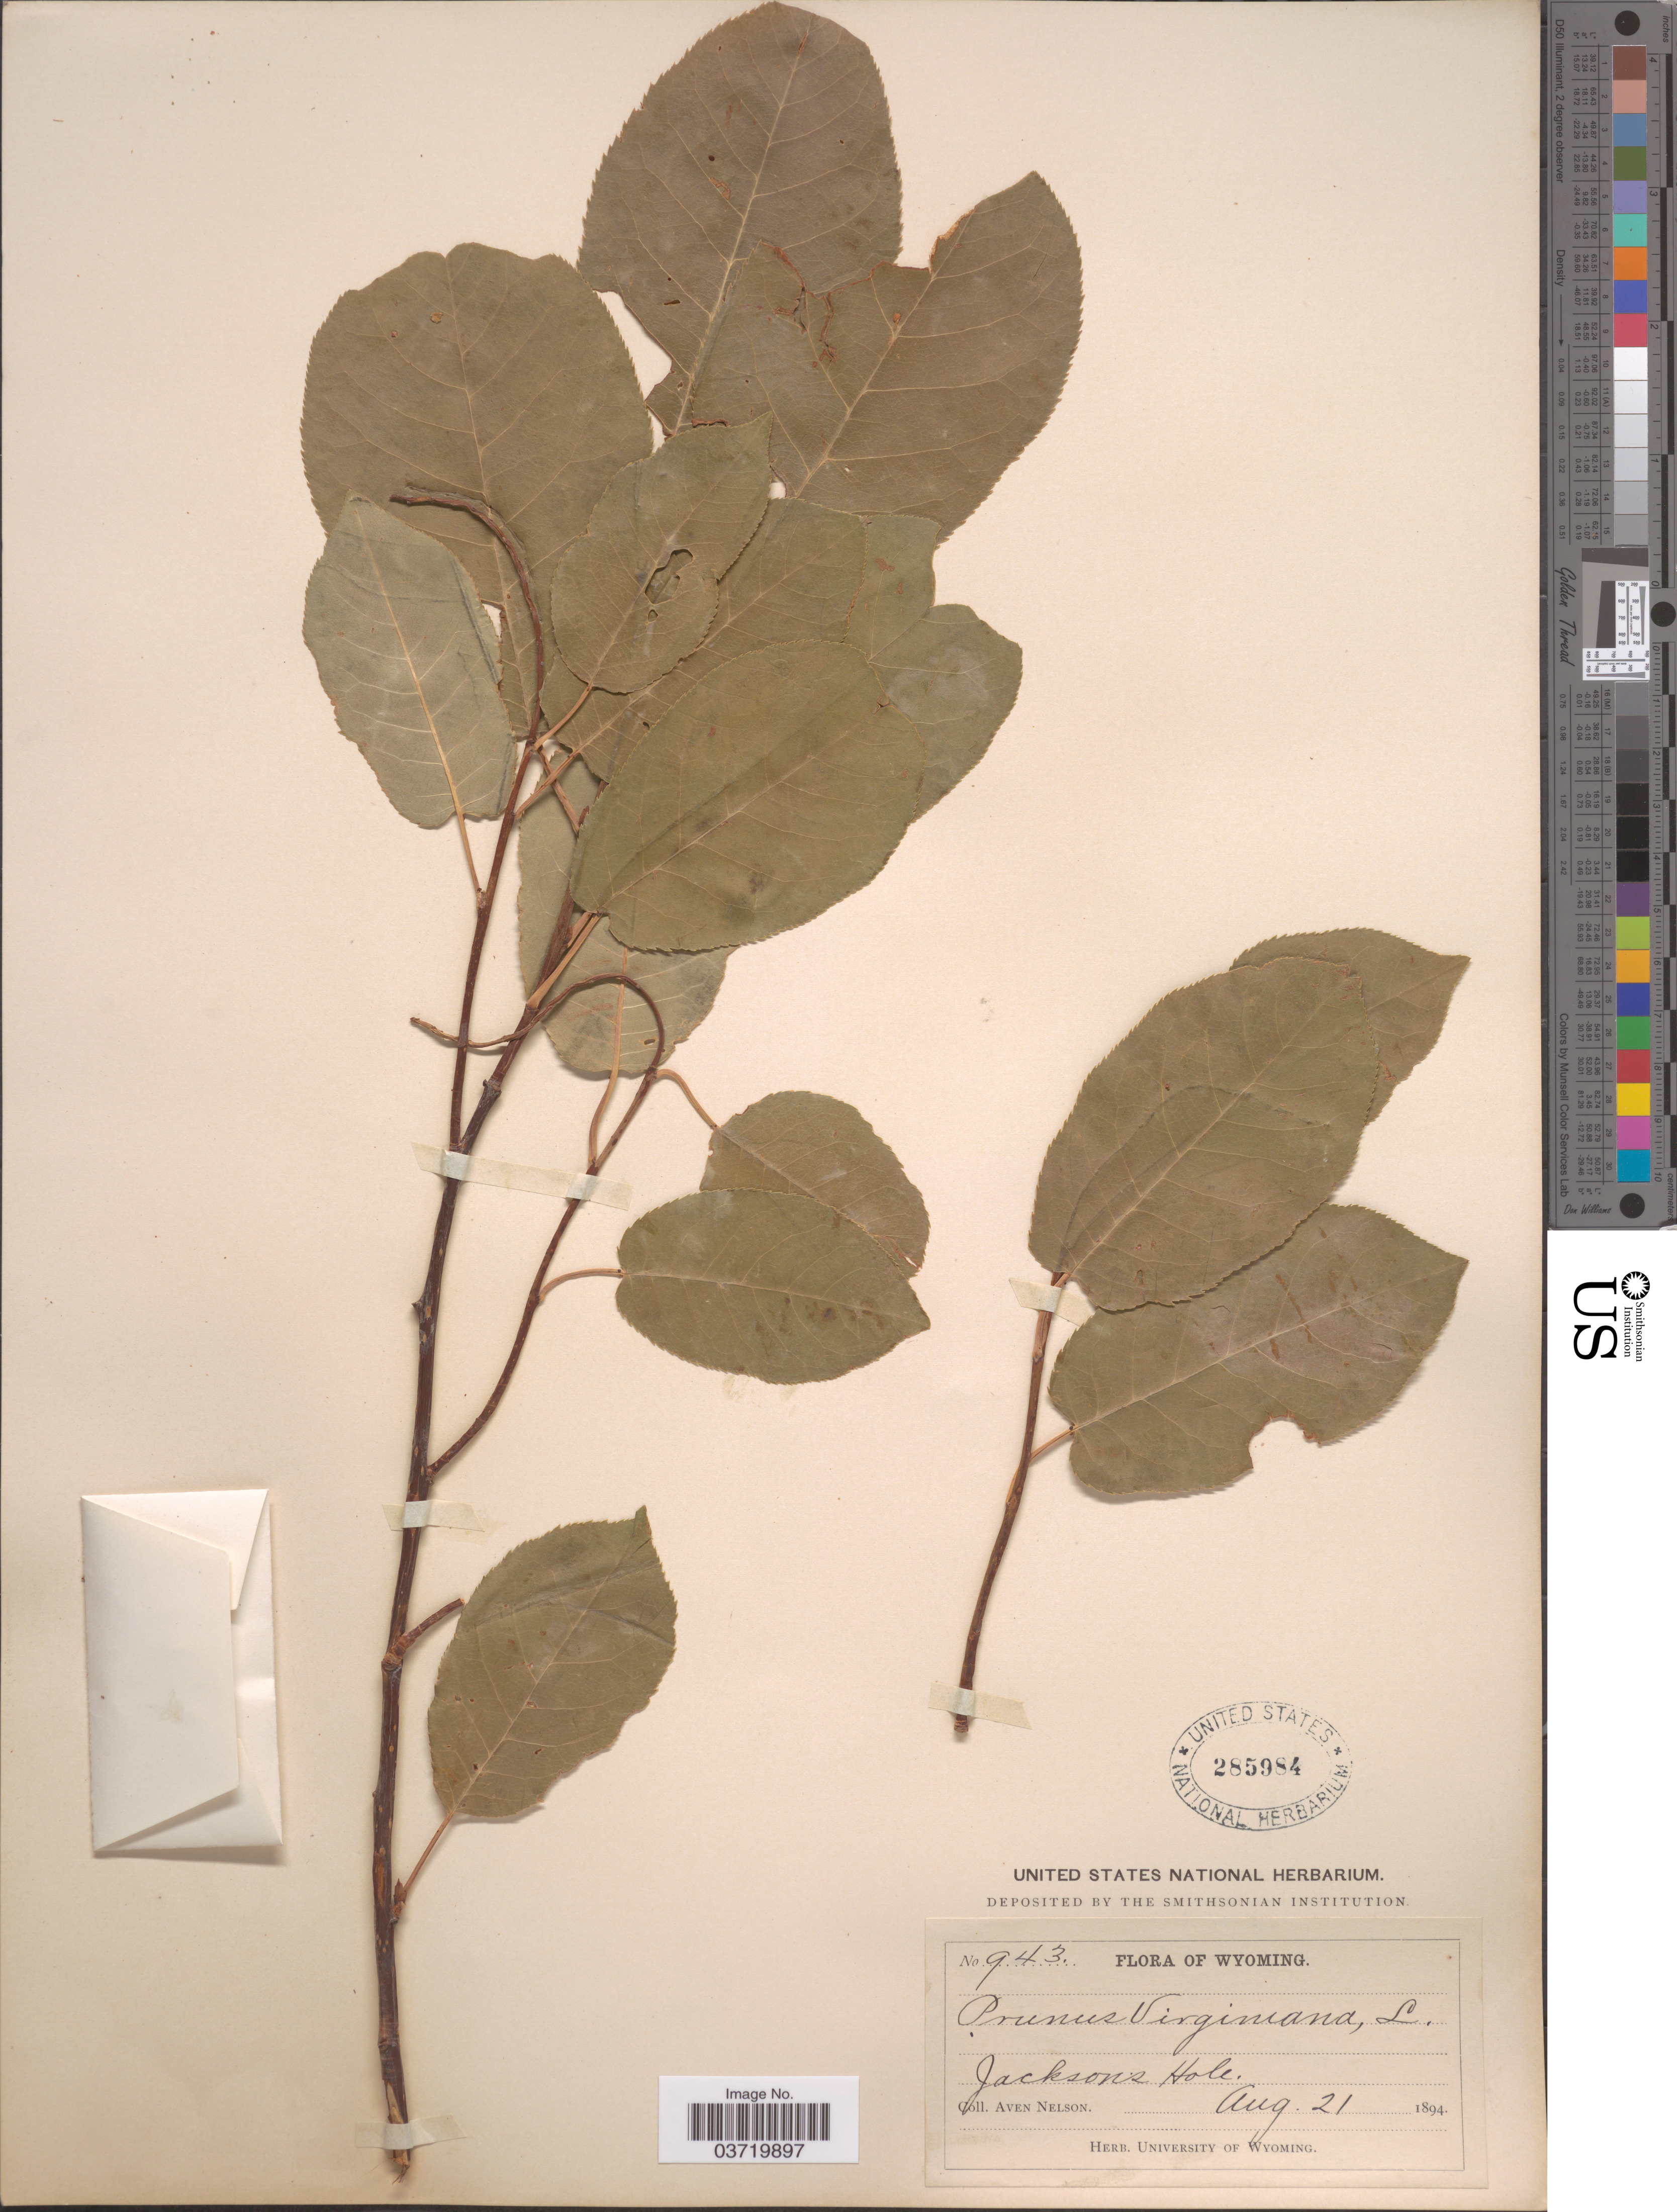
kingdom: Plantae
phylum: Tracheophyta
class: Magnoliopsida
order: Rosales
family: Rosaceae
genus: Prunus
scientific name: Prunus virginiana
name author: L.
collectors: A. Nelson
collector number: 943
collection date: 1894-08-21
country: United States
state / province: Wyoming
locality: Jacksons Hole.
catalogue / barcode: US 285984